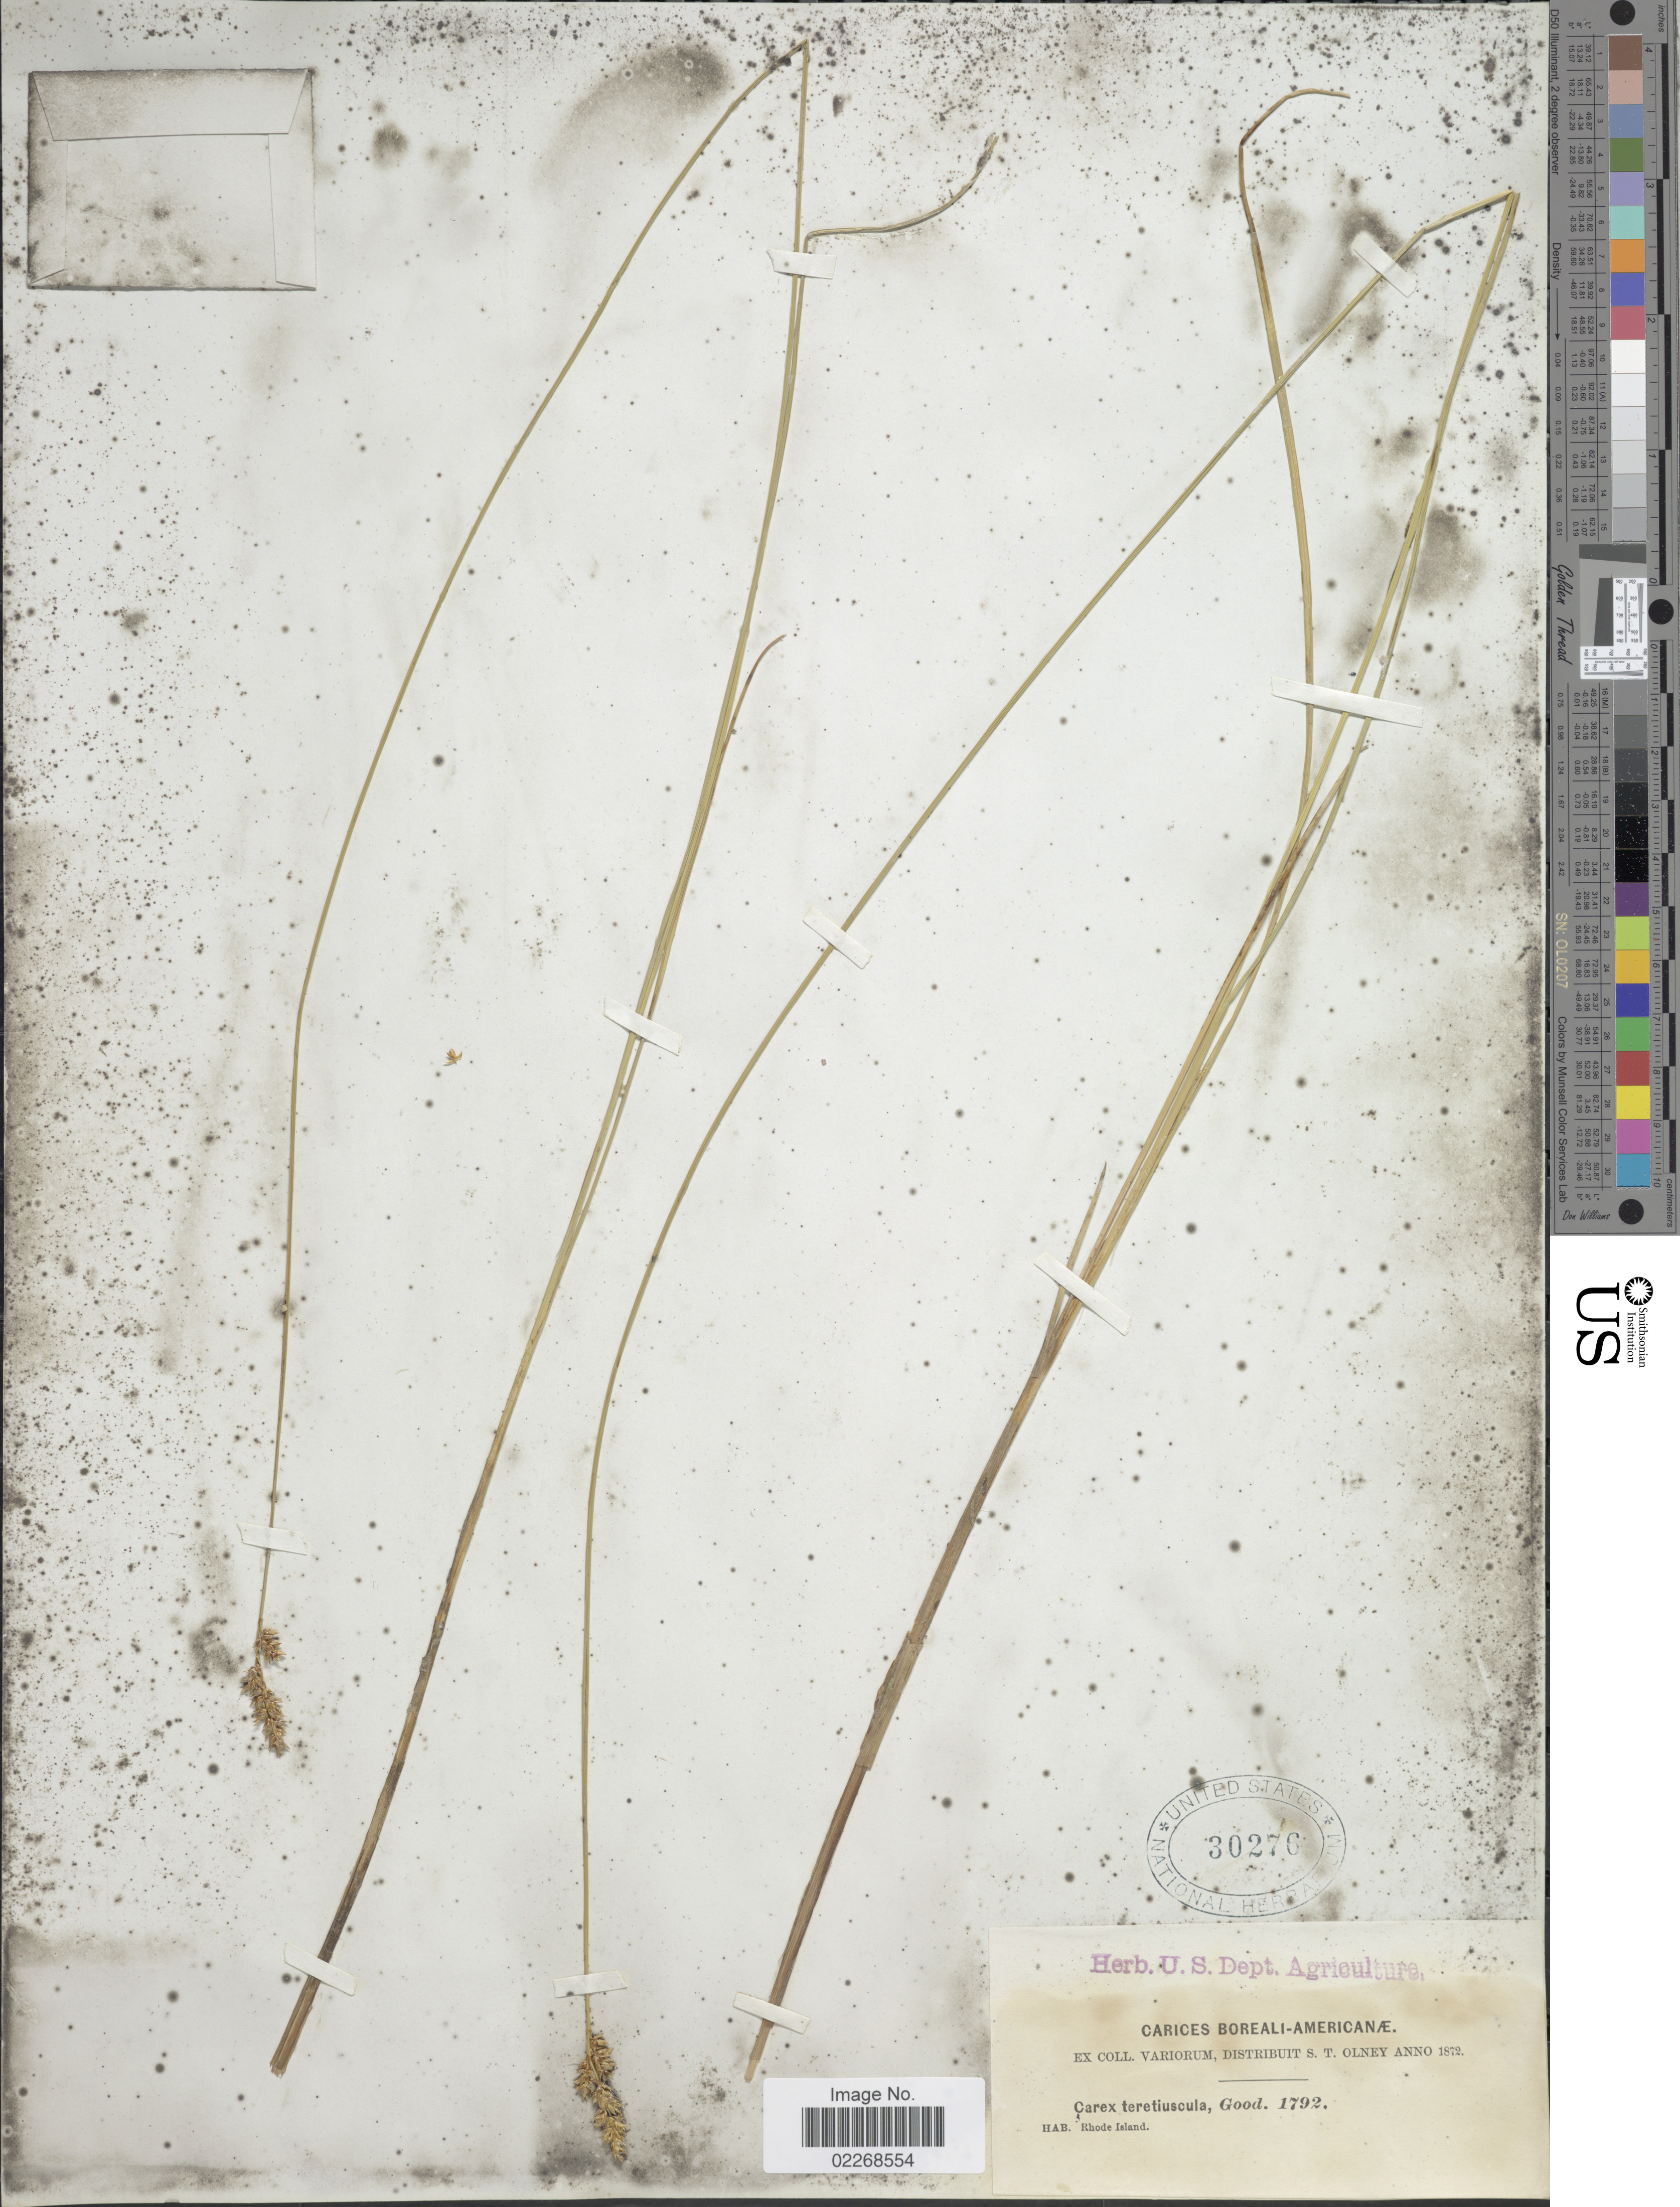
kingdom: Plantae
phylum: Tracheophyta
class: Liliopsida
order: Poales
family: Cyperaceae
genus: Carex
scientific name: Carex diandra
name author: Schrank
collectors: S. Olney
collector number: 1792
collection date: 1872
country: United States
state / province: Rhode Island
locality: Carices Boreali-Americanae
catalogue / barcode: US 30276